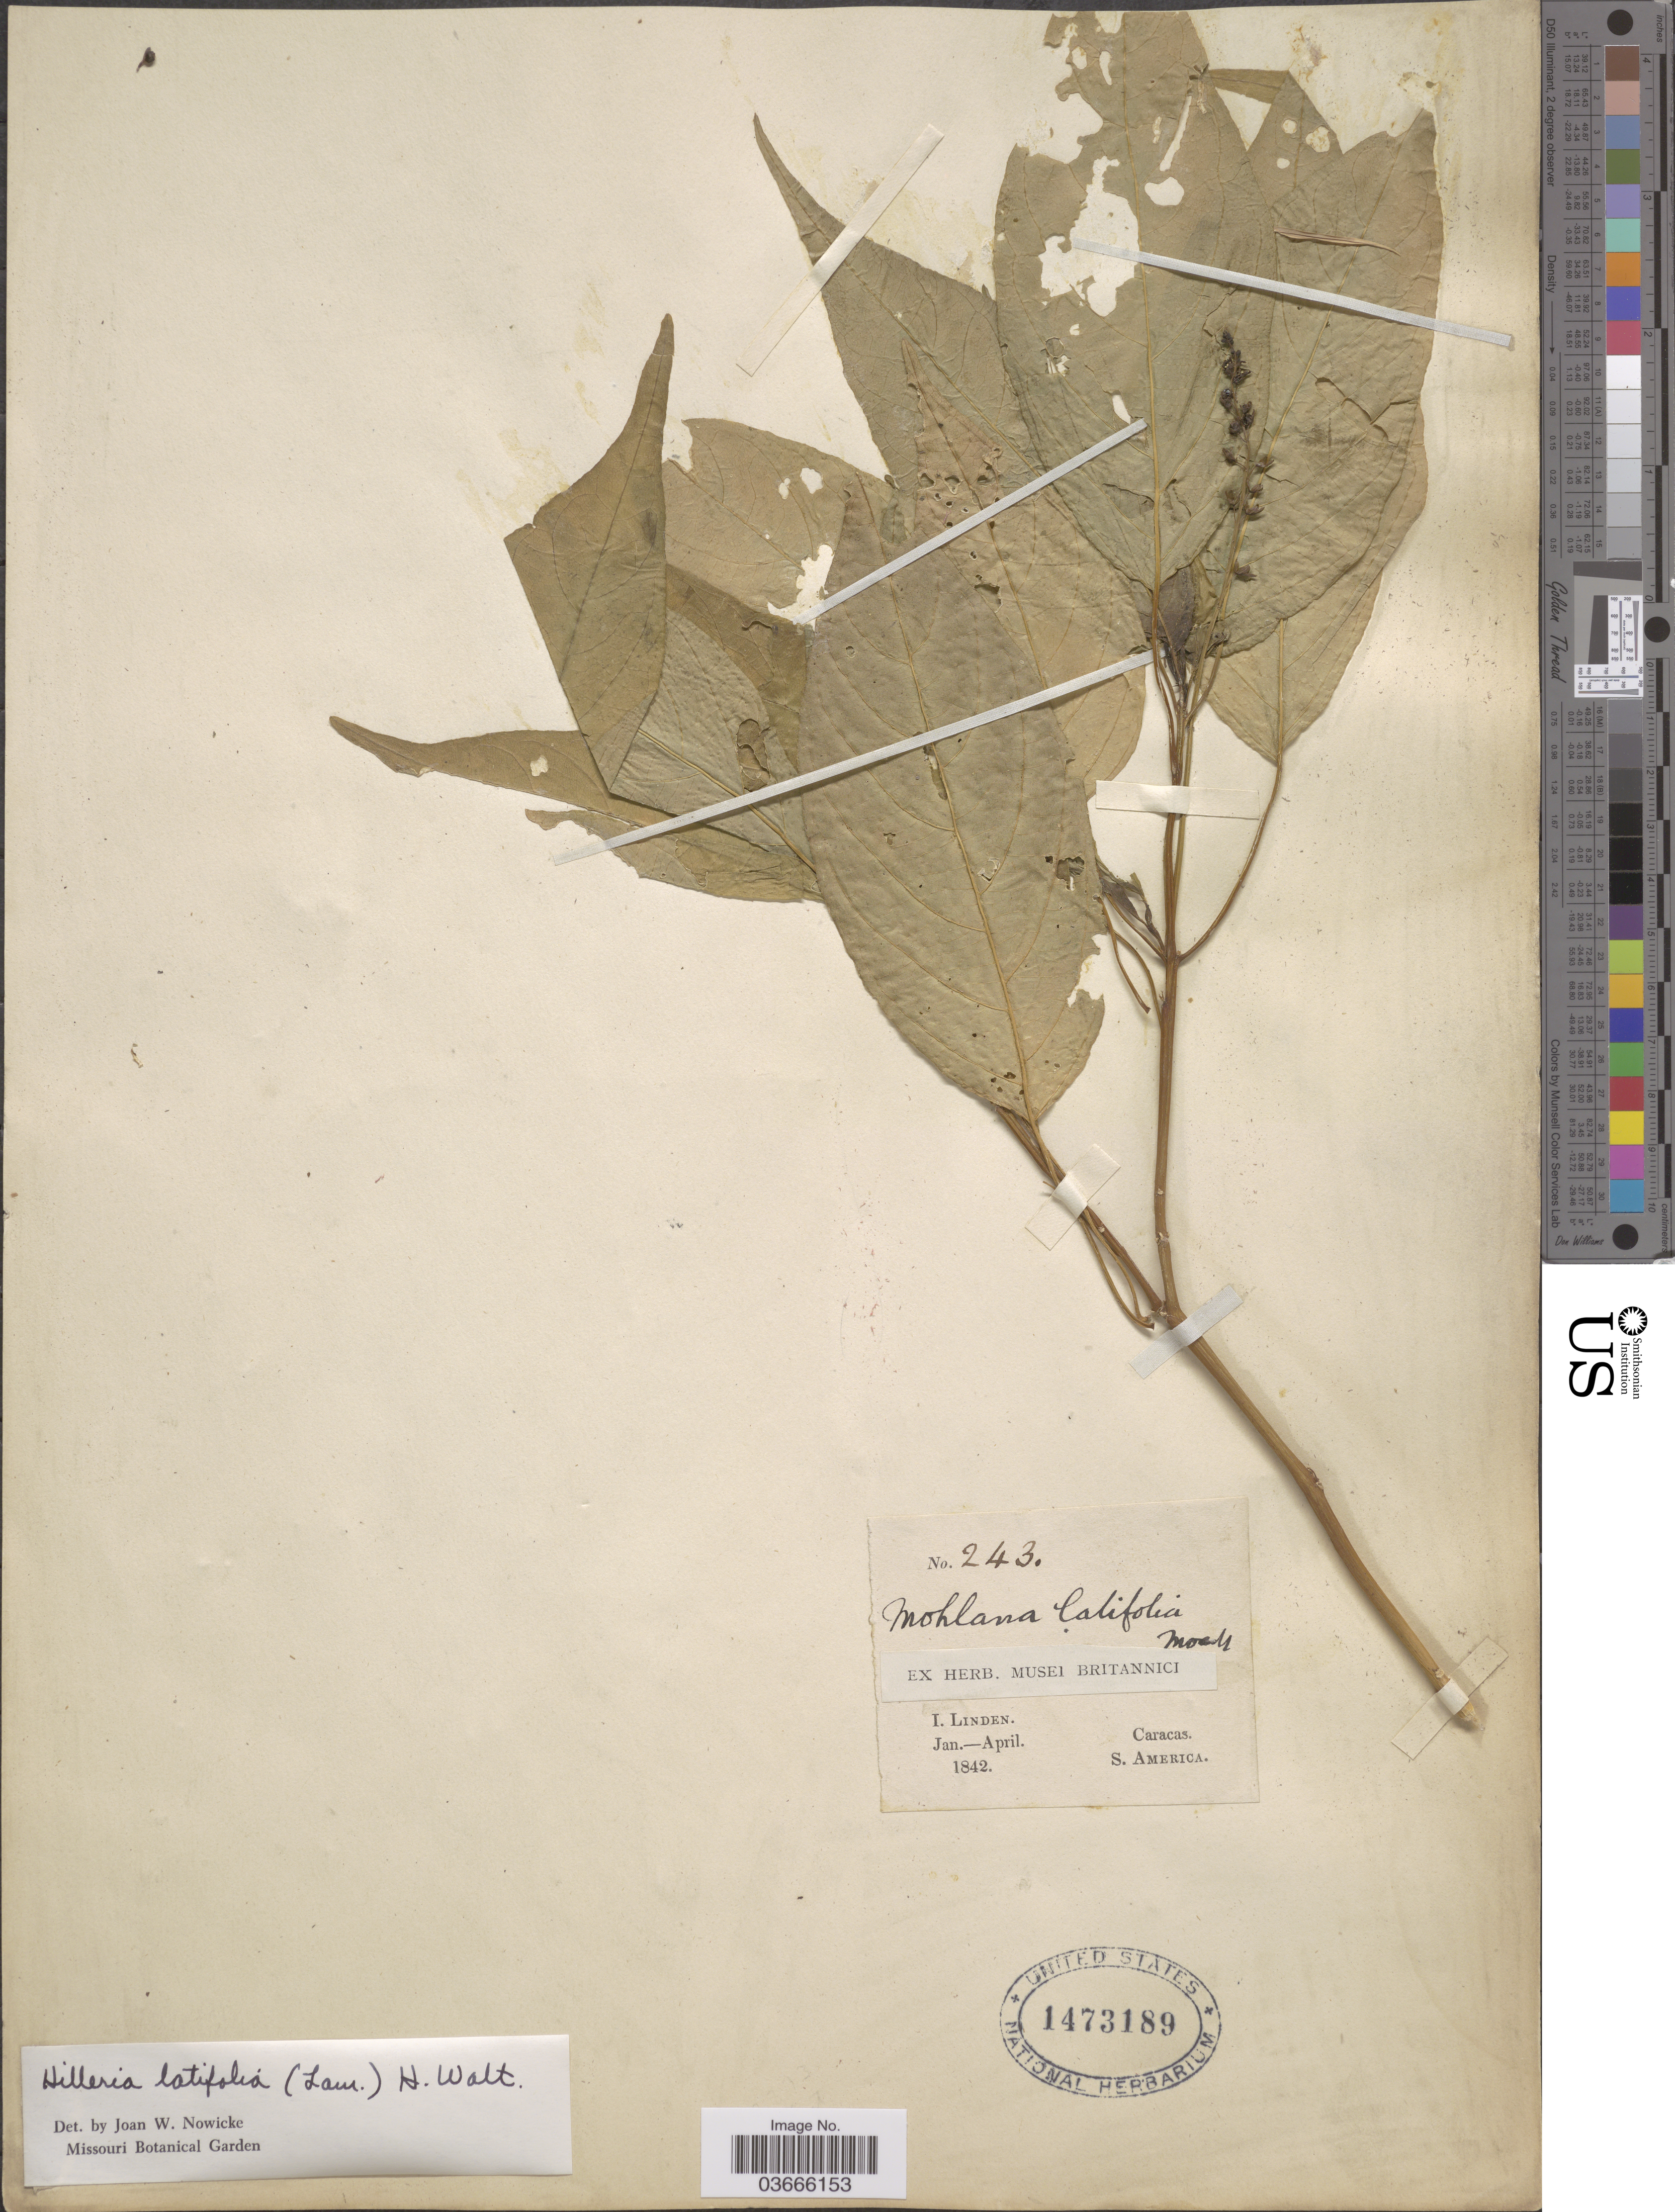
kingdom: Plantae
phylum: Tracheophyta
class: Magnoliopsida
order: Caryophyllales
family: Phytolaccaceae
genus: Hilleria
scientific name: Hilleria latifolia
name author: (Lam.) H. Walter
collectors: I. Linden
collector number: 243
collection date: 1842-01/1842-04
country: Venezuela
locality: Caracas. S. America.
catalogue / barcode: US 1473189